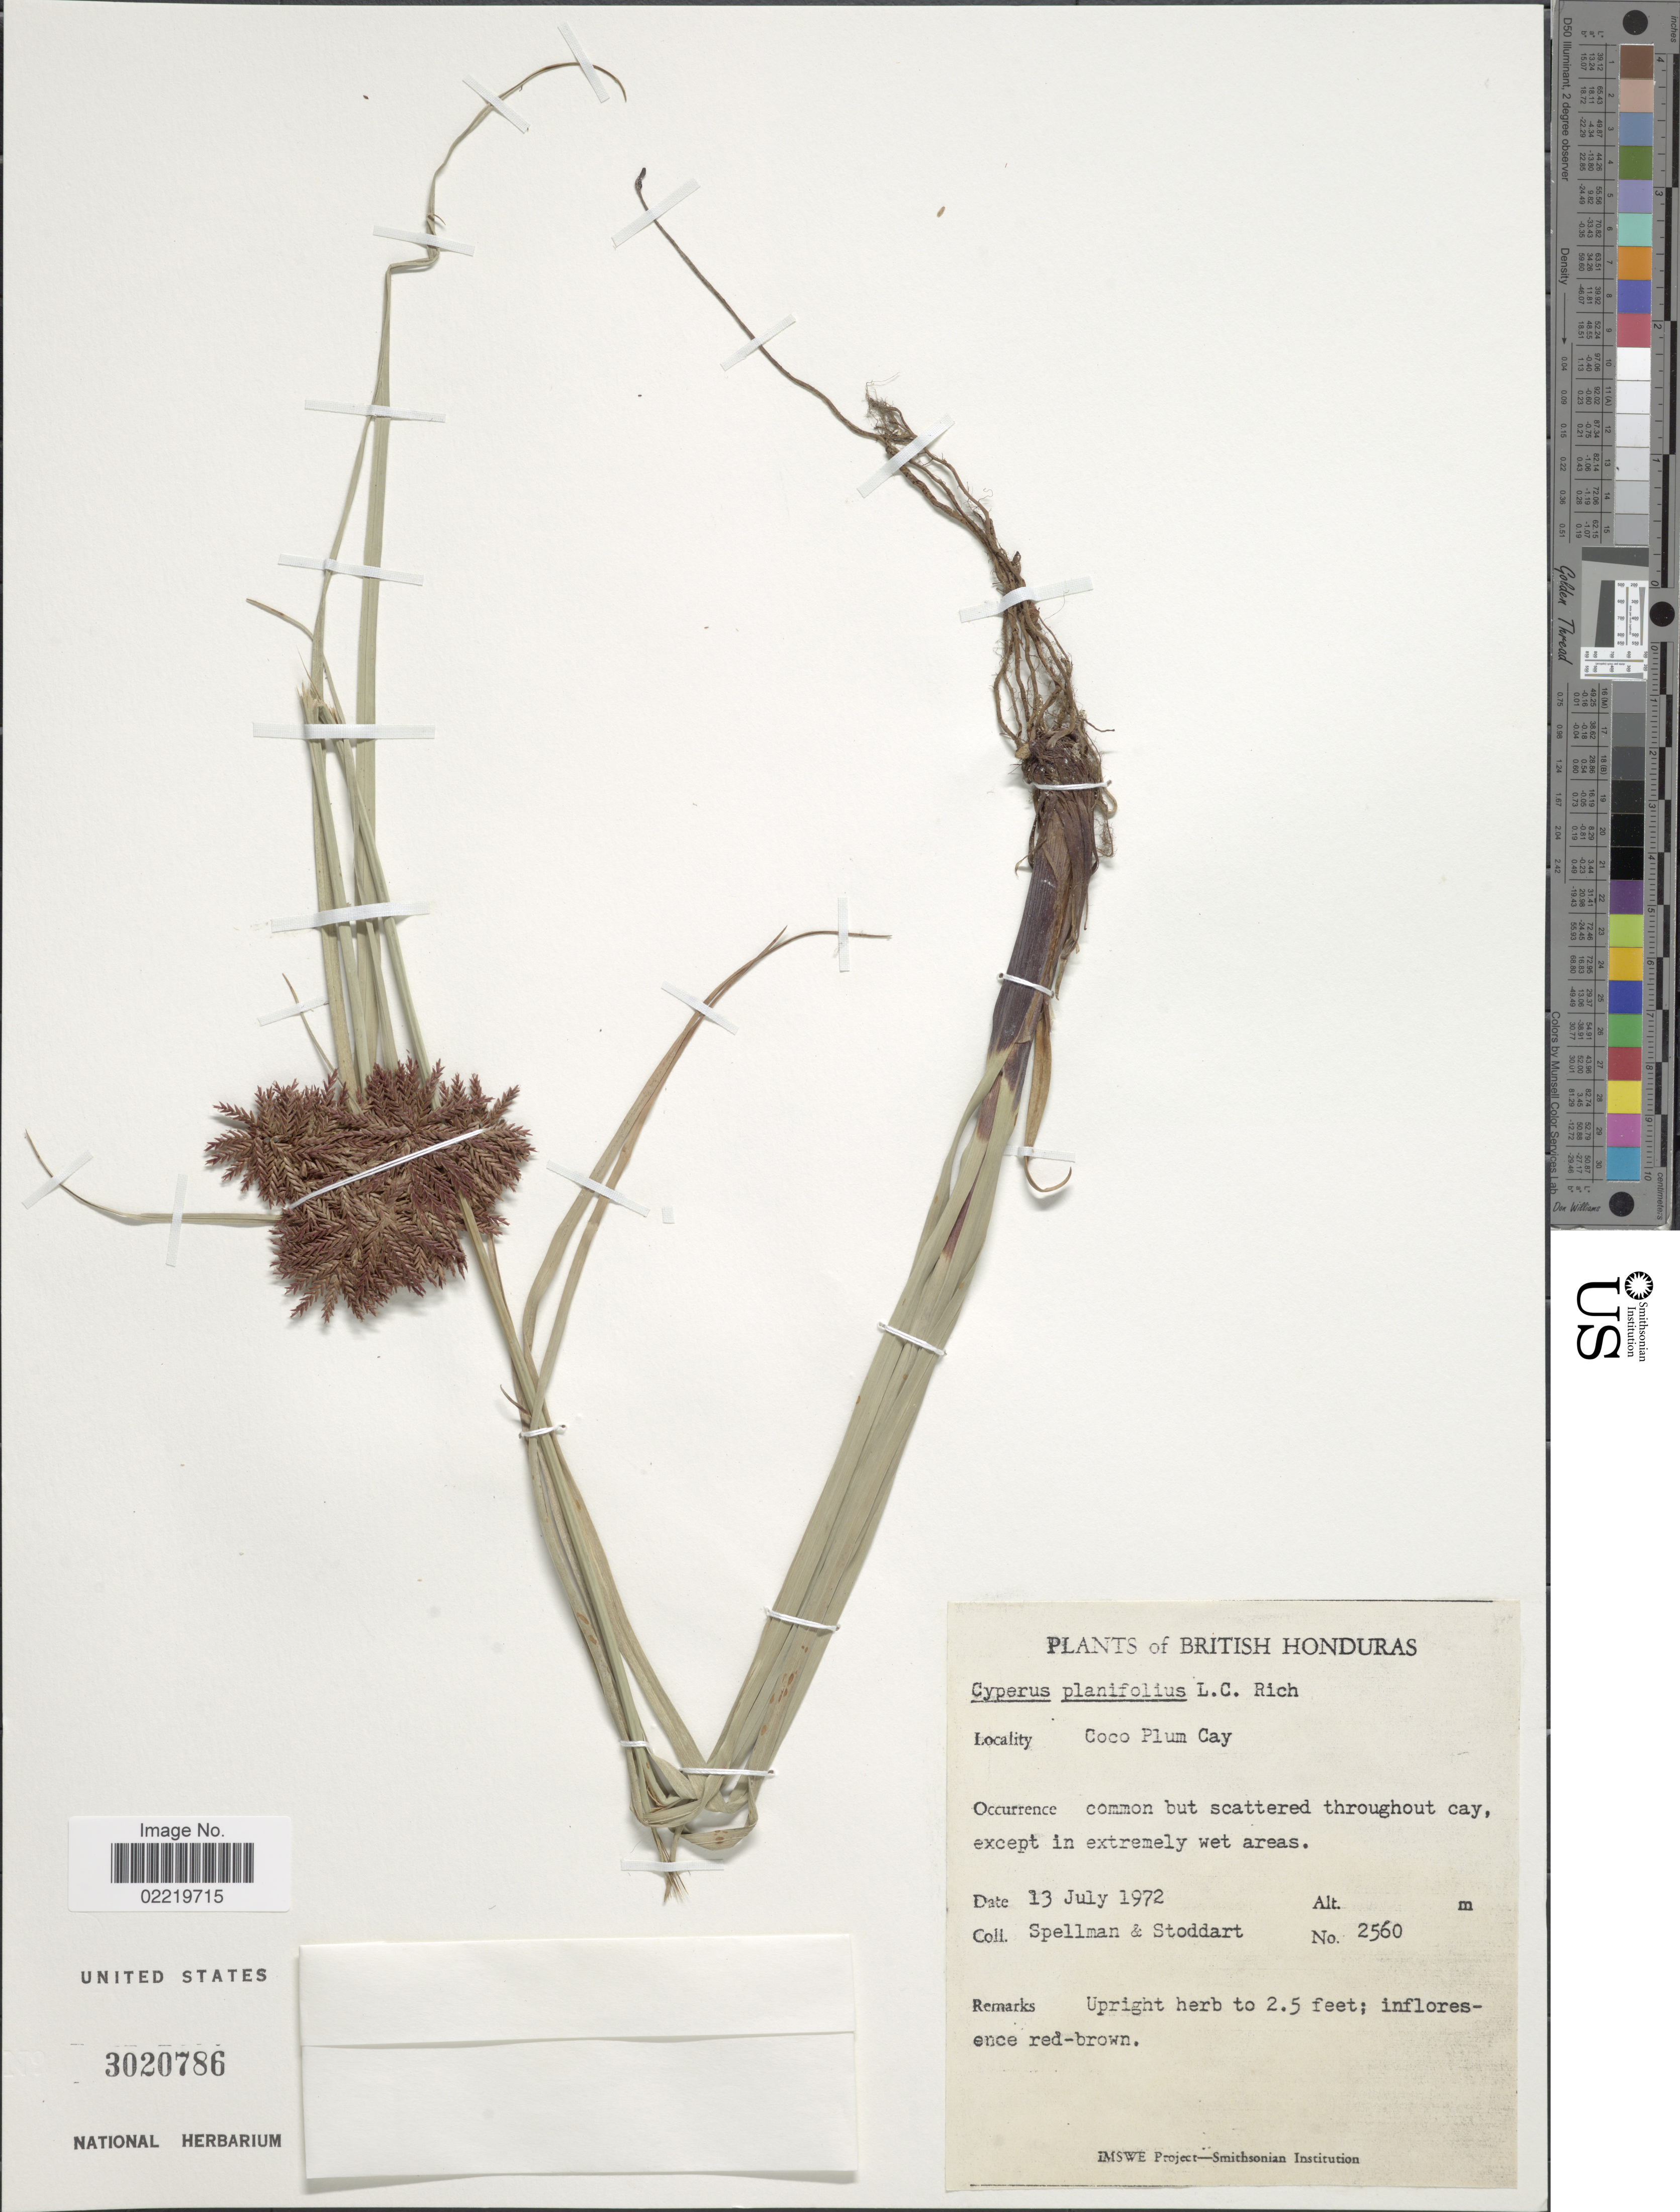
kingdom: Plantae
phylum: Tracheophyta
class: Liliopsida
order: Poales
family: Cyperaceae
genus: Cyperus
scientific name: Cyperus planifolius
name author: Rich.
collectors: Spellman, -- & -. Stoddart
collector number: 2560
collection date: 1972-07-13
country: Belize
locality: British Honduras, Coco Plum Cay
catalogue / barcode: US 3020786